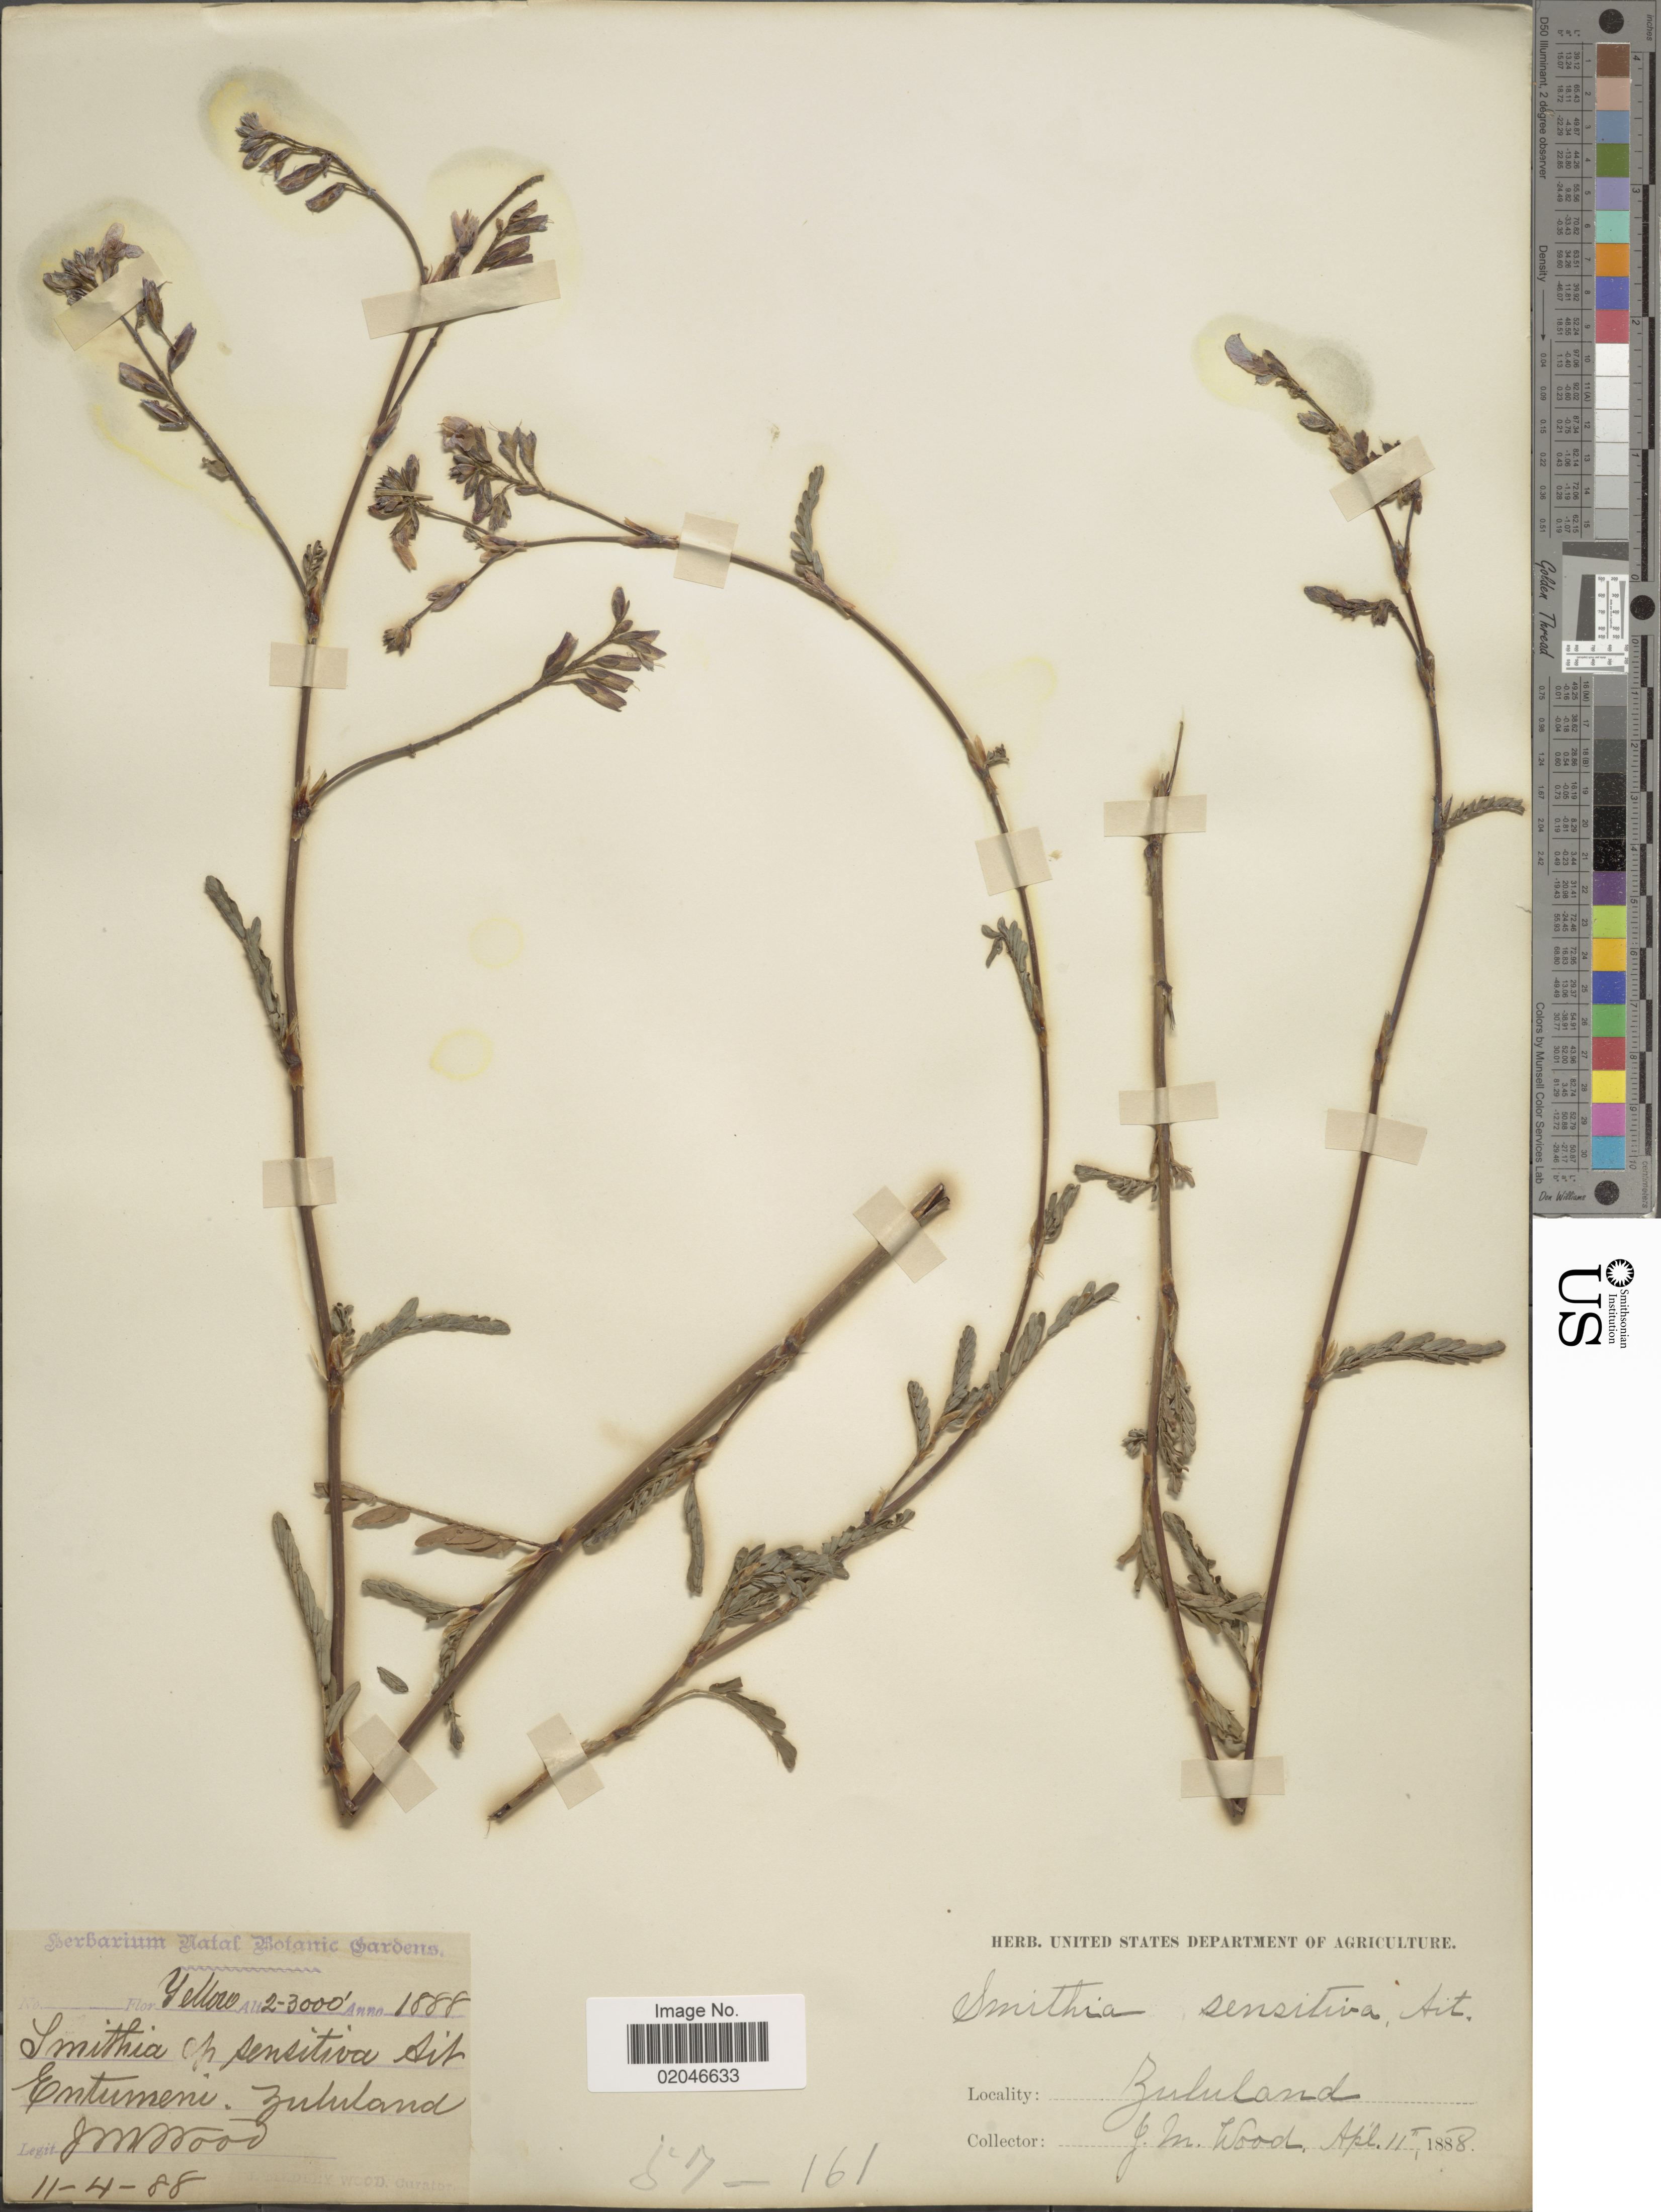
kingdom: Plantae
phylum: Tracheophyta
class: Magnoliopsida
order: Fabales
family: Fabaceae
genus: Smithia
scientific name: Smithia sensitiva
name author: Aiton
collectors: J. M. Wood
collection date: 1888-04-11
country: South Africa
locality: Zululand, Entumeni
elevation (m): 610